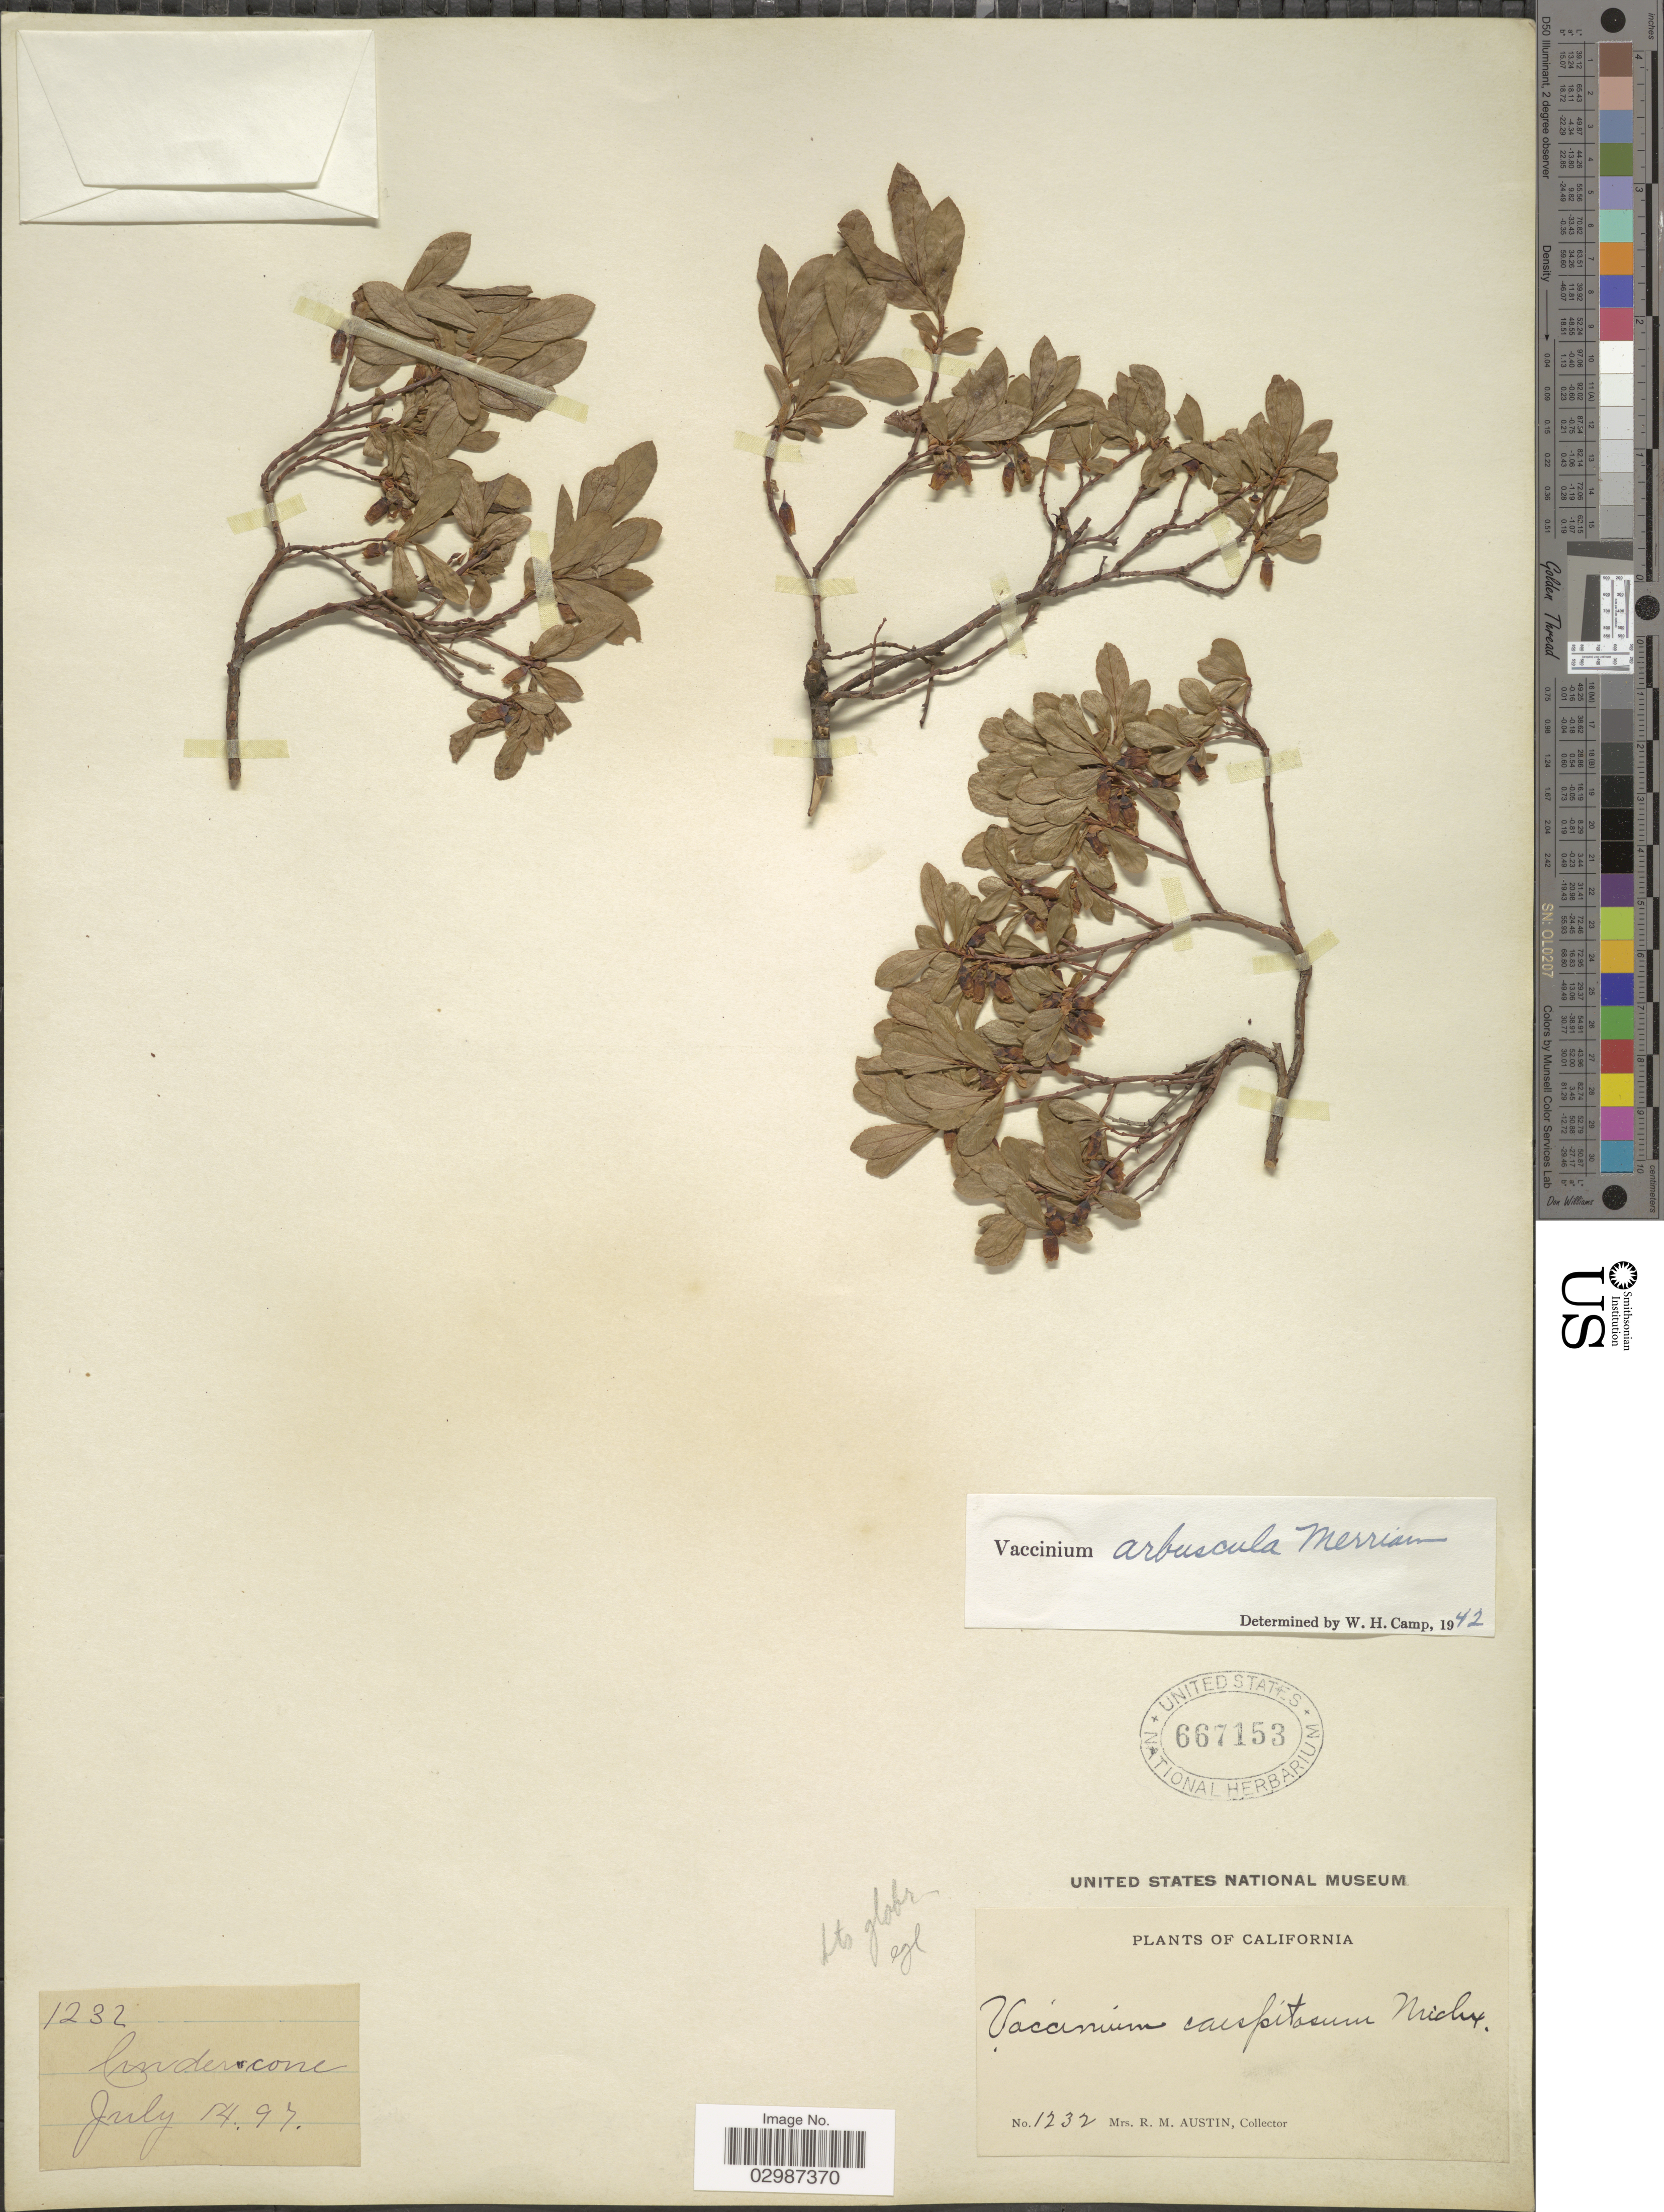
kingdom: Plantae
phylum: Tracheophyta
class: Magnoliopsida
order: Ericales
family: Ericaceae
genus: Vaccinium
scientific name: Vaccinium arbuscula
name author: (A. Gray) Merriam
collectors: R. Austin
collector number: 1232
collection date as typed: Transcribed d/m/y: 14/7/97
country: United States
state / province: California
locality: Cinder cone.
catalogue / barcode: US 667153